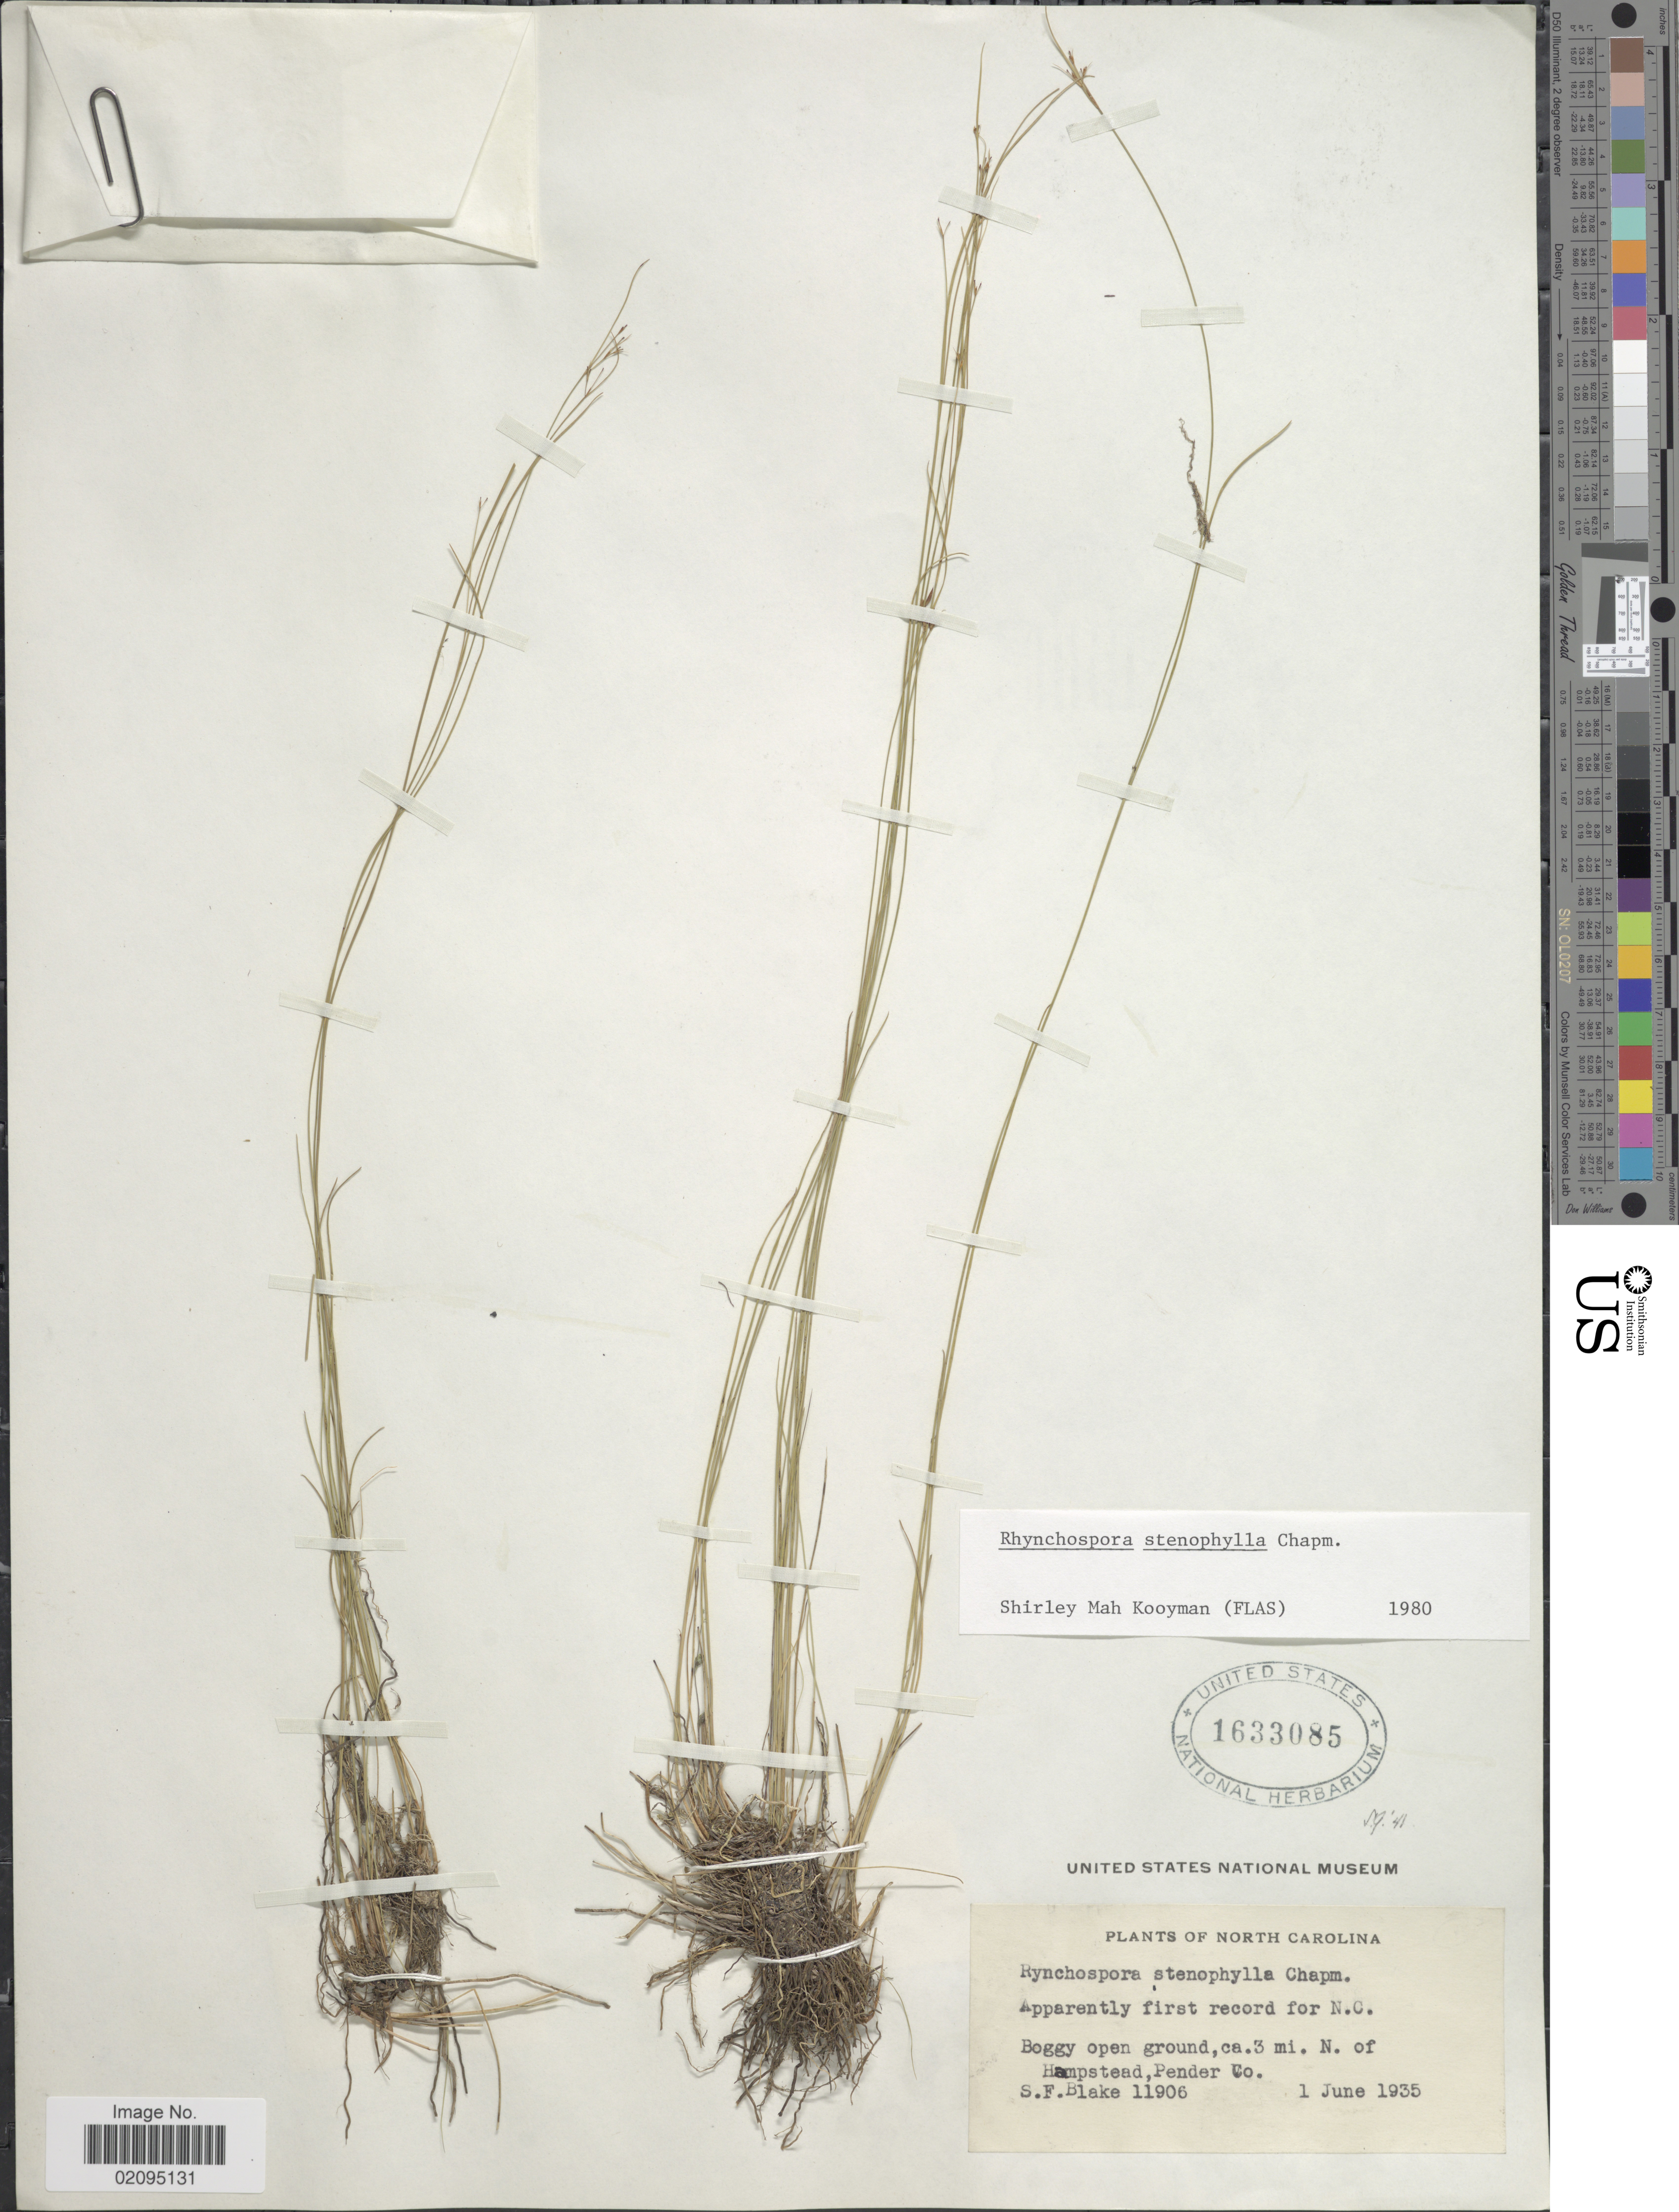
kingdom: Plantae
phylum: Tracheophyta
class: Liliopsida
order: Poales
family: Cyperaceae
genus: Rhynchospora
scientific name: Rhynchospora stenophylla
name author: Chapm.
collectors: S. Blake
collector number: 11906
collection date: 1935-06-01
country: United States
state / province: North Carolina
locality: Ca. 3 mi. N of Hampstead, Pender Co.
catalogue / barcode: US 1633085